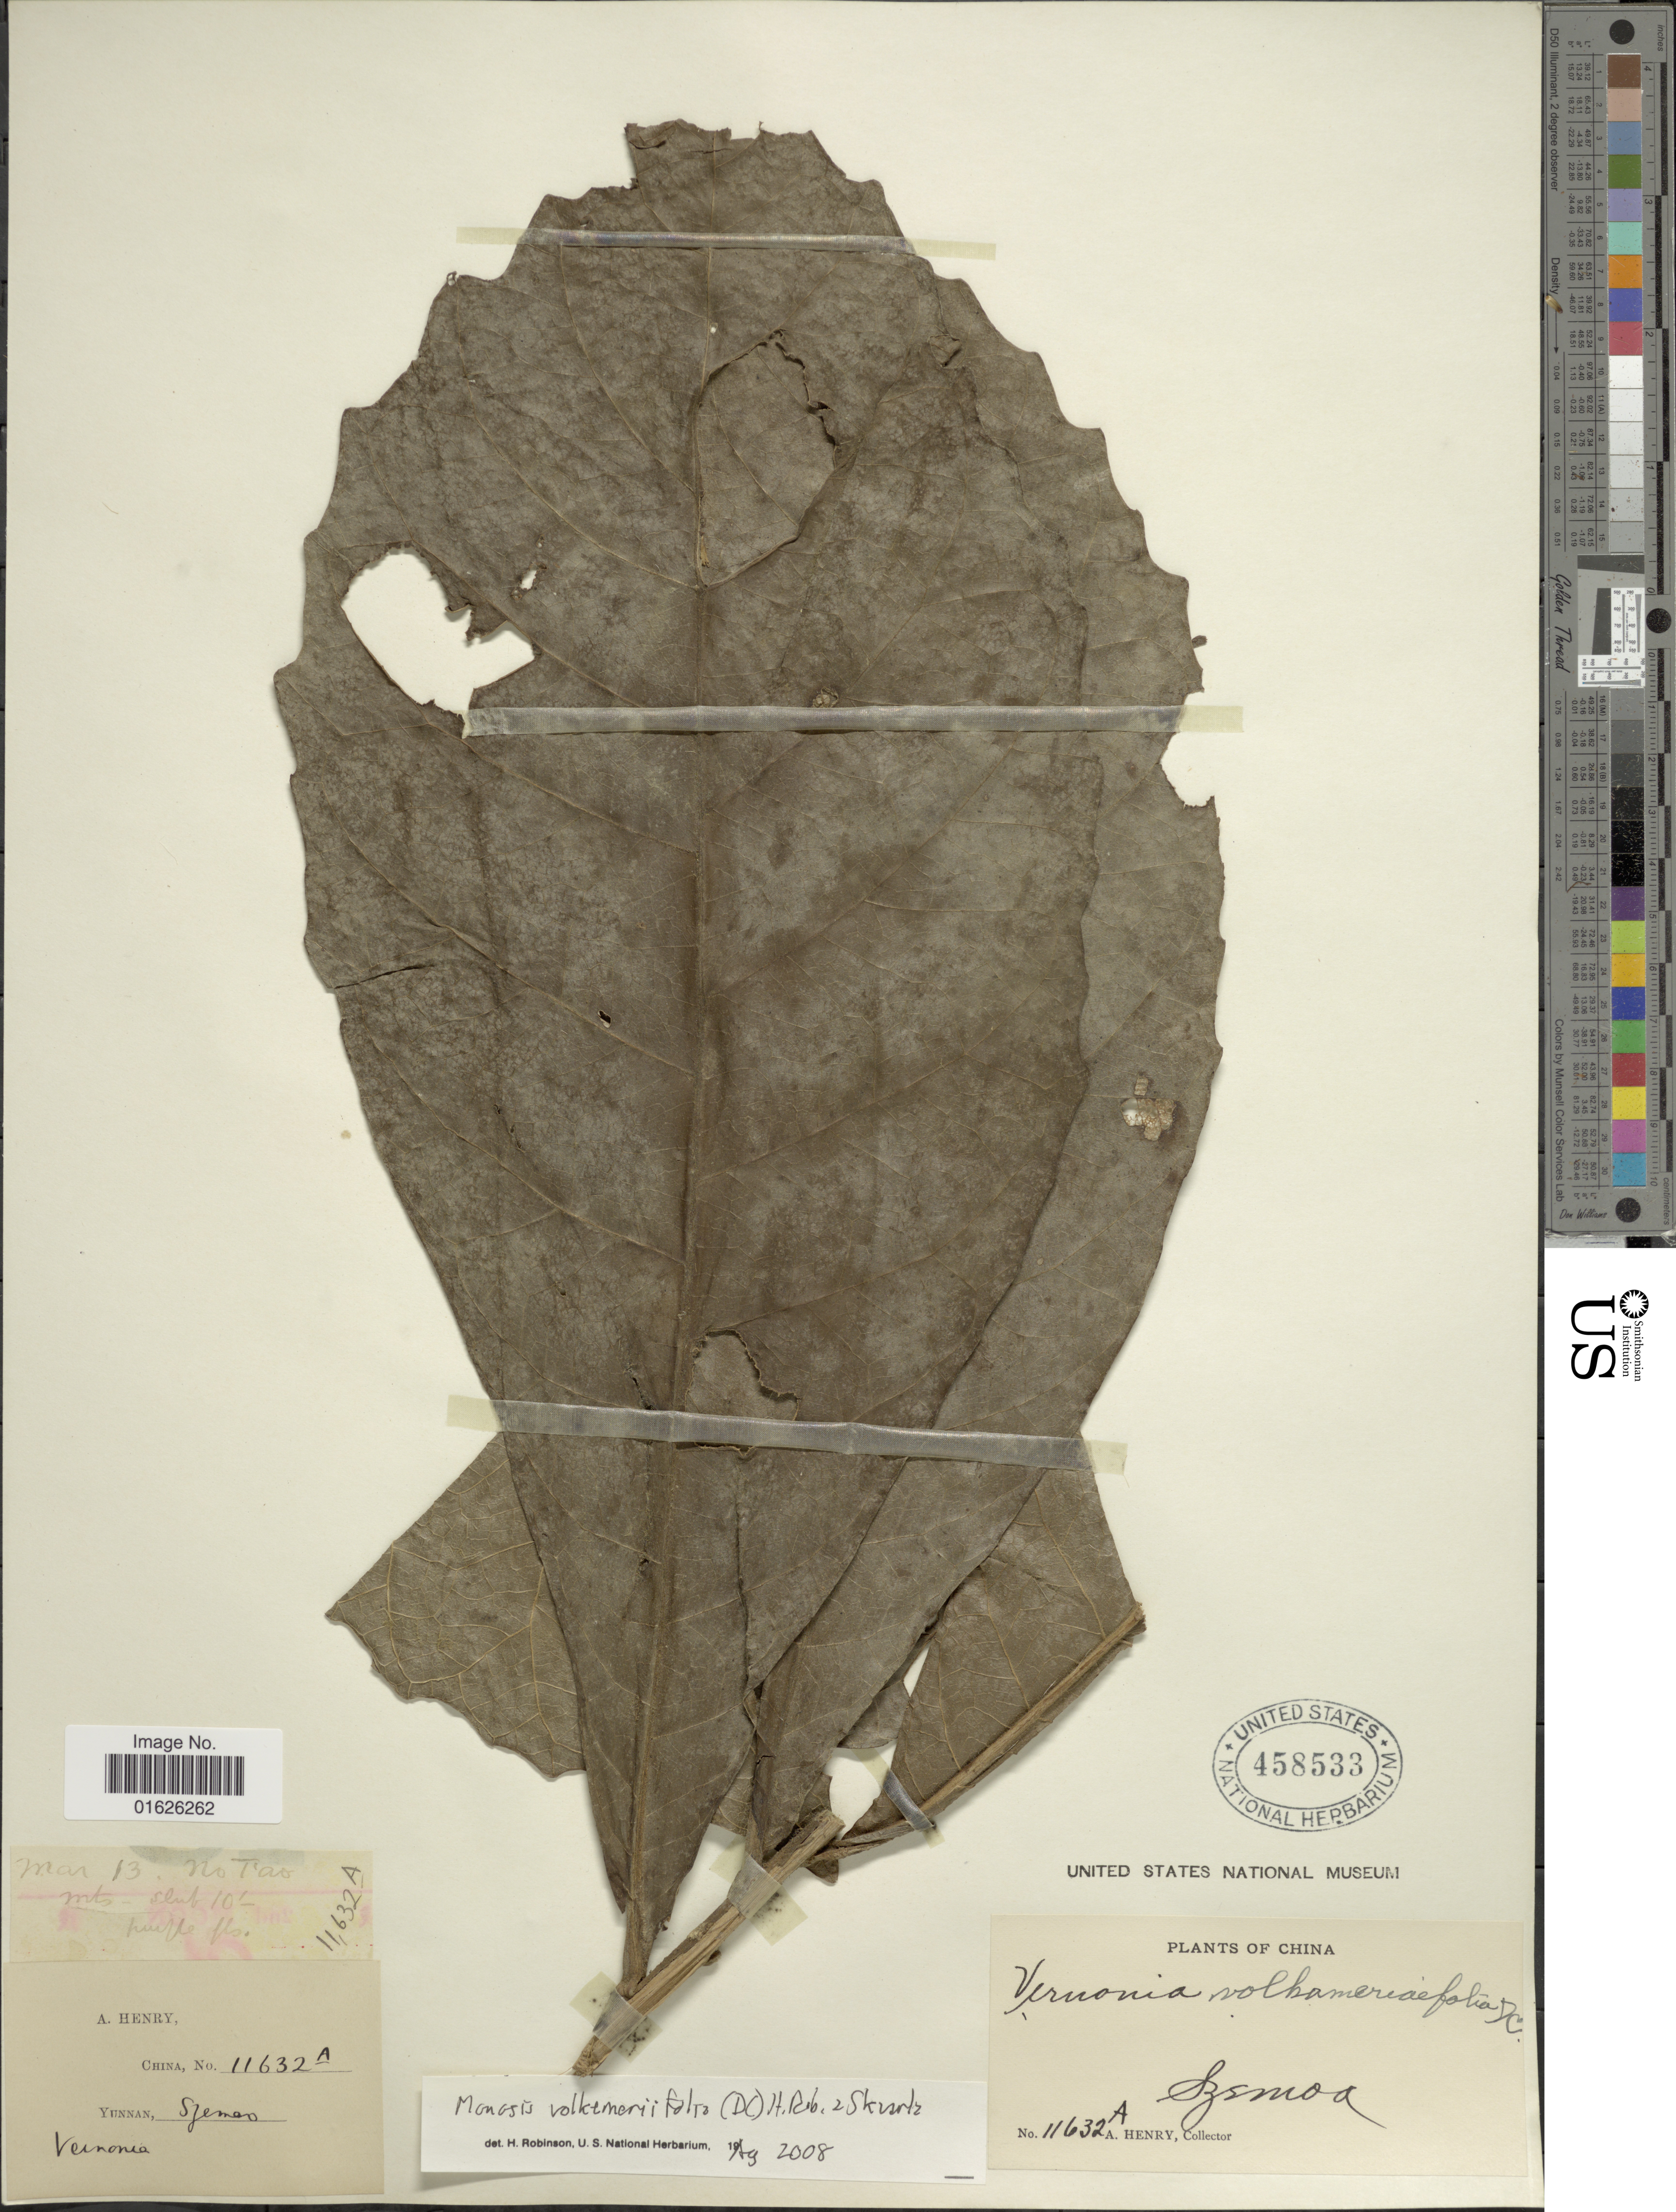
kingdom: Plantae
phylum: Tracheophyta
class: Magnoliopsida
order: Asterales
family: Asteraceae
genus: Monosis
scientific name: Monosis volkameriifolia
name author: (DC.) H. Rob. & Skvarla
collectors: A. Henry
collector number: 11632 A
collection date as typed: Transcribed d/m/y: /3/13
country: China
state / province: Yunnan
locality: Sjemao, No Tao Mts.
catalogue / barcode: US 458533